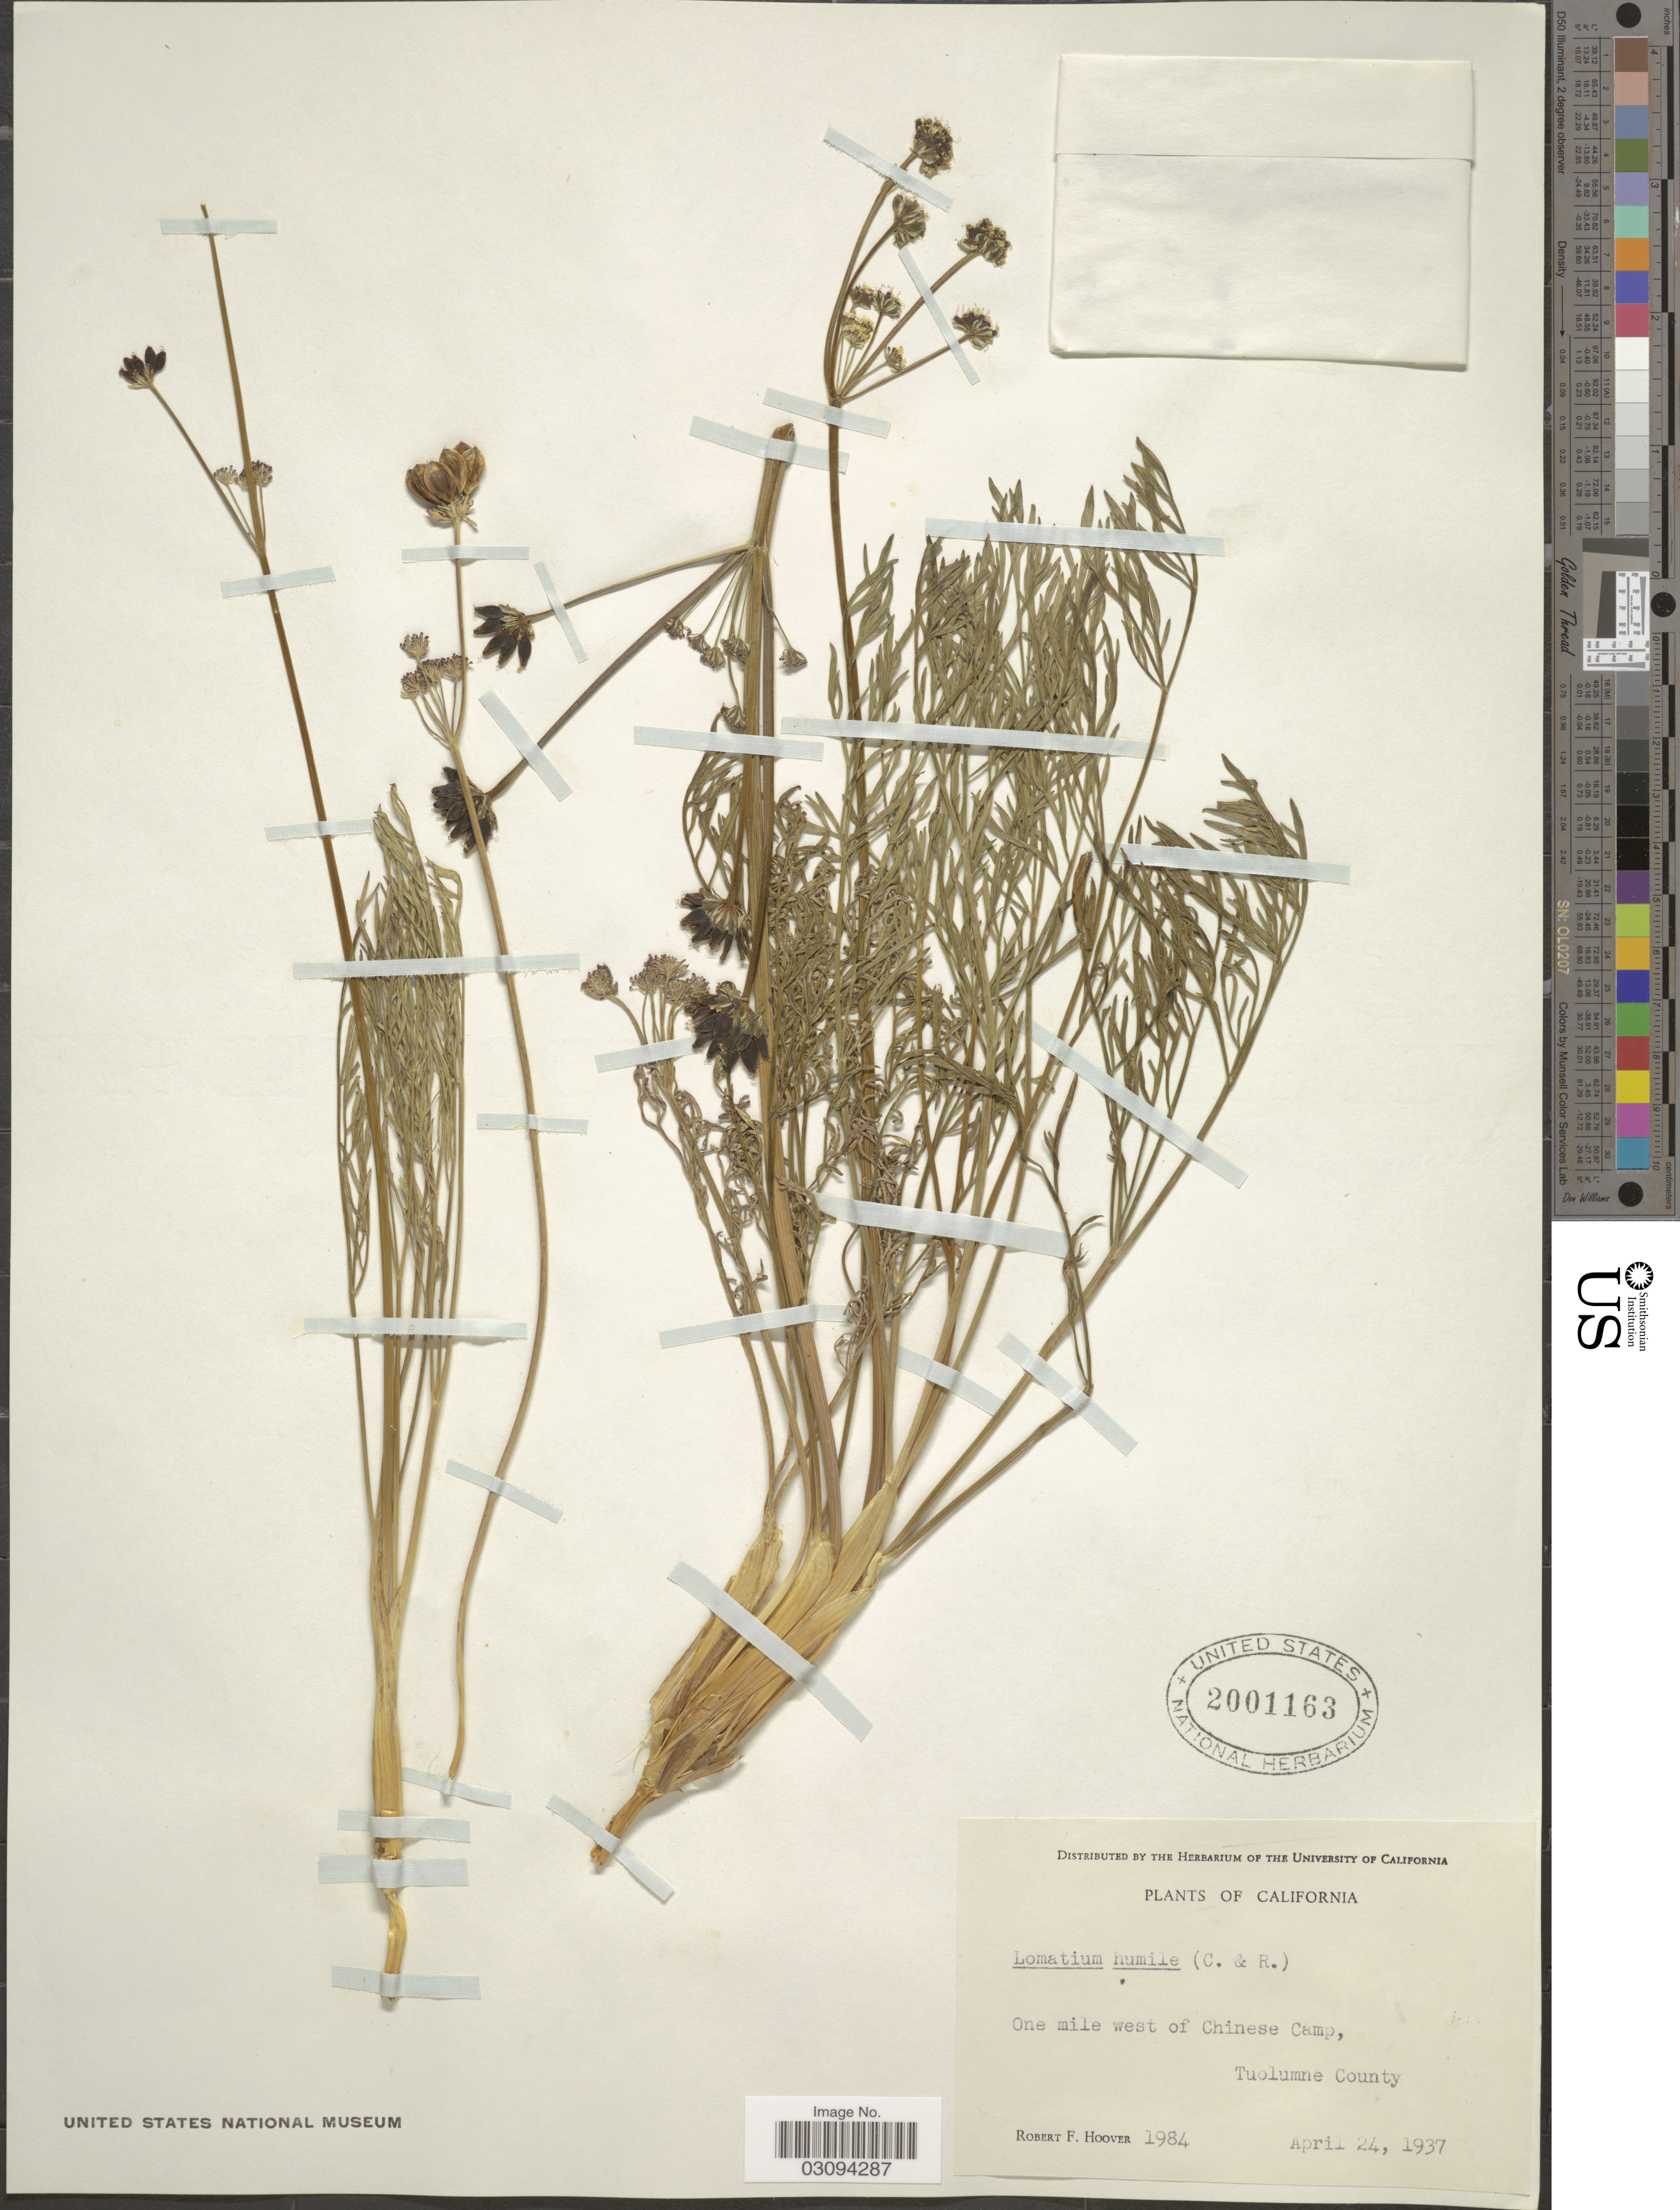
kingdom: Plantae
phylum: Tracheophyta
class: Magnoliopsida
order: Apiales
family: Apiaceae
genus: Lomatium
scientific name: Lomatium humile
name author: (J.M. Coult. & Rose) Hoover ex Mathias & Constance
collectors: R. F. Hoover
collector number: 1984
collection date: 1937-04-24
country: United States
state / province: California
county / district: Tuolumne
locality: One mile west of Chinese Camp, Tuolumne County.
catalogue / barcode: US 2001163